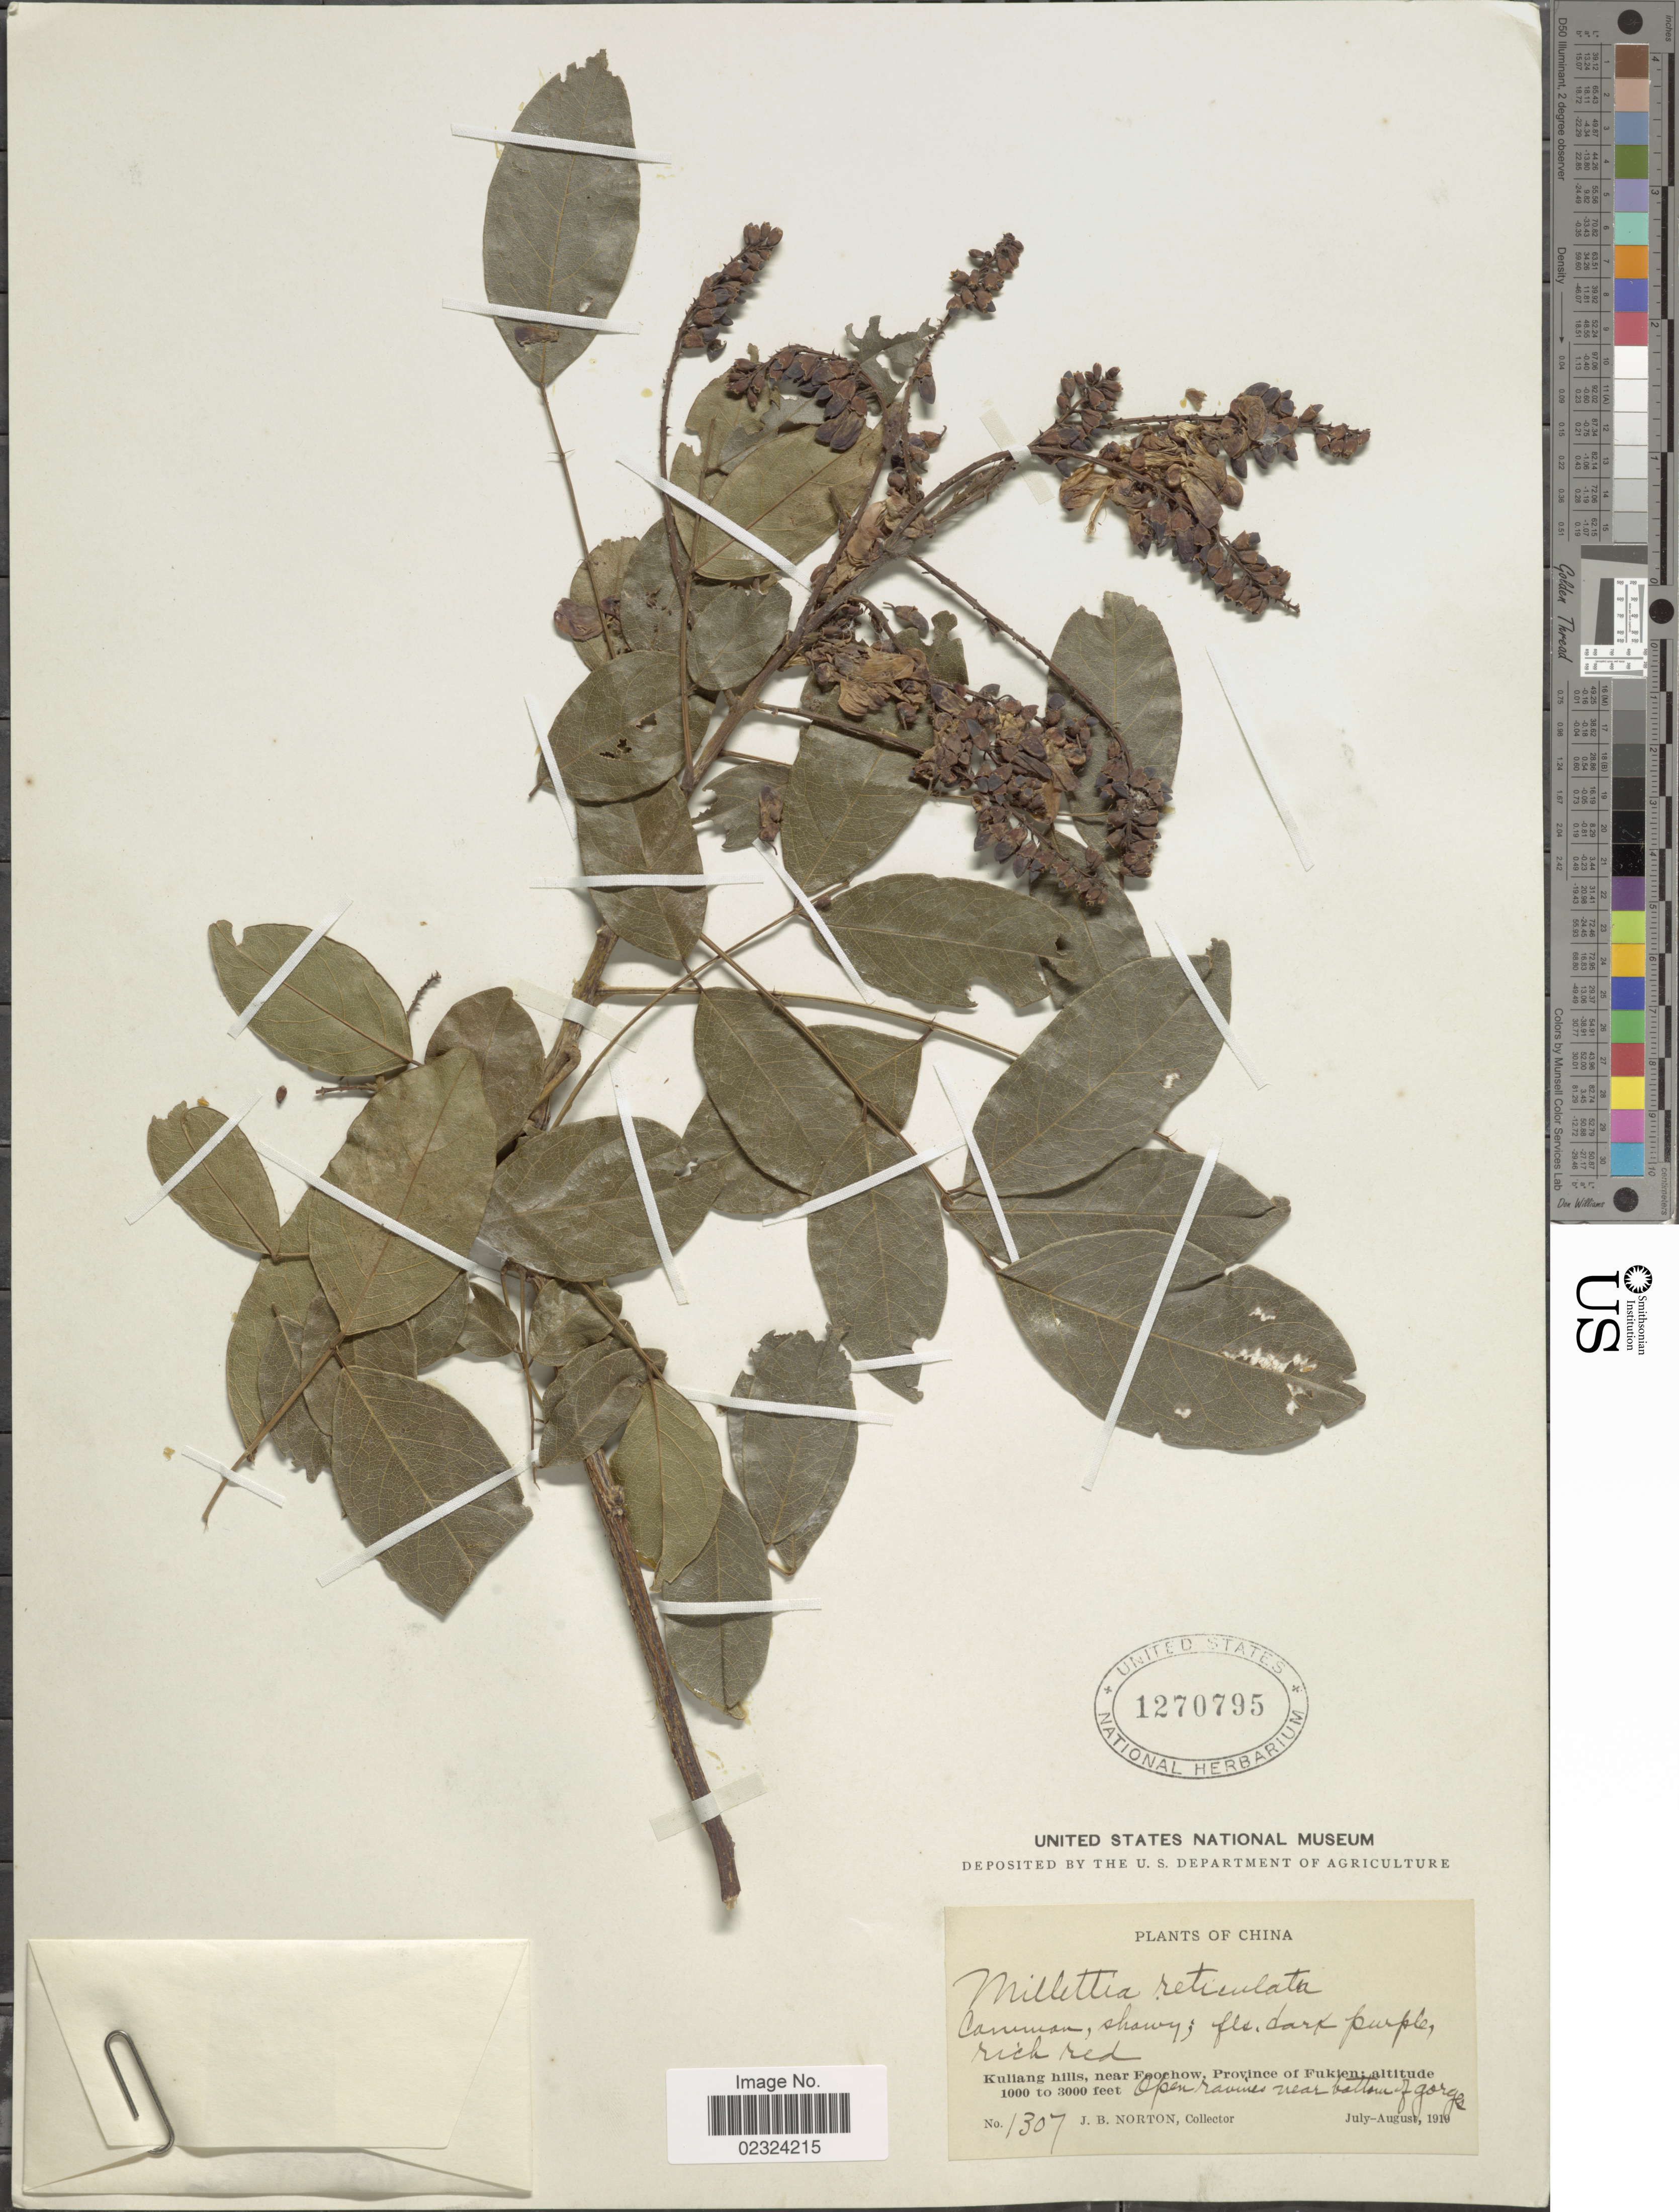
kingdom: Plantae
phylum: Tracheophyta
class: Magnoliopsida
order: Fabales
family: Fabaceae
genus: Wisteriopsis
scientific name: Wisteriopsis reticulata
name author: (Benth.) J. Compton & Schrire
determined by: Strong, Mark T., (BOT), Smithsonian Institution - National Museum of Natural History (UNITED STATES)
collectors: J. B. Norton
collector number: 1307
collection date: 1919-07/1919-08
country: China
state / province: Fujian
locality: Kuliang hills, near Foochow, Province of Fukien.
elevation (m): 305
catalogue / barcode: US 1270795